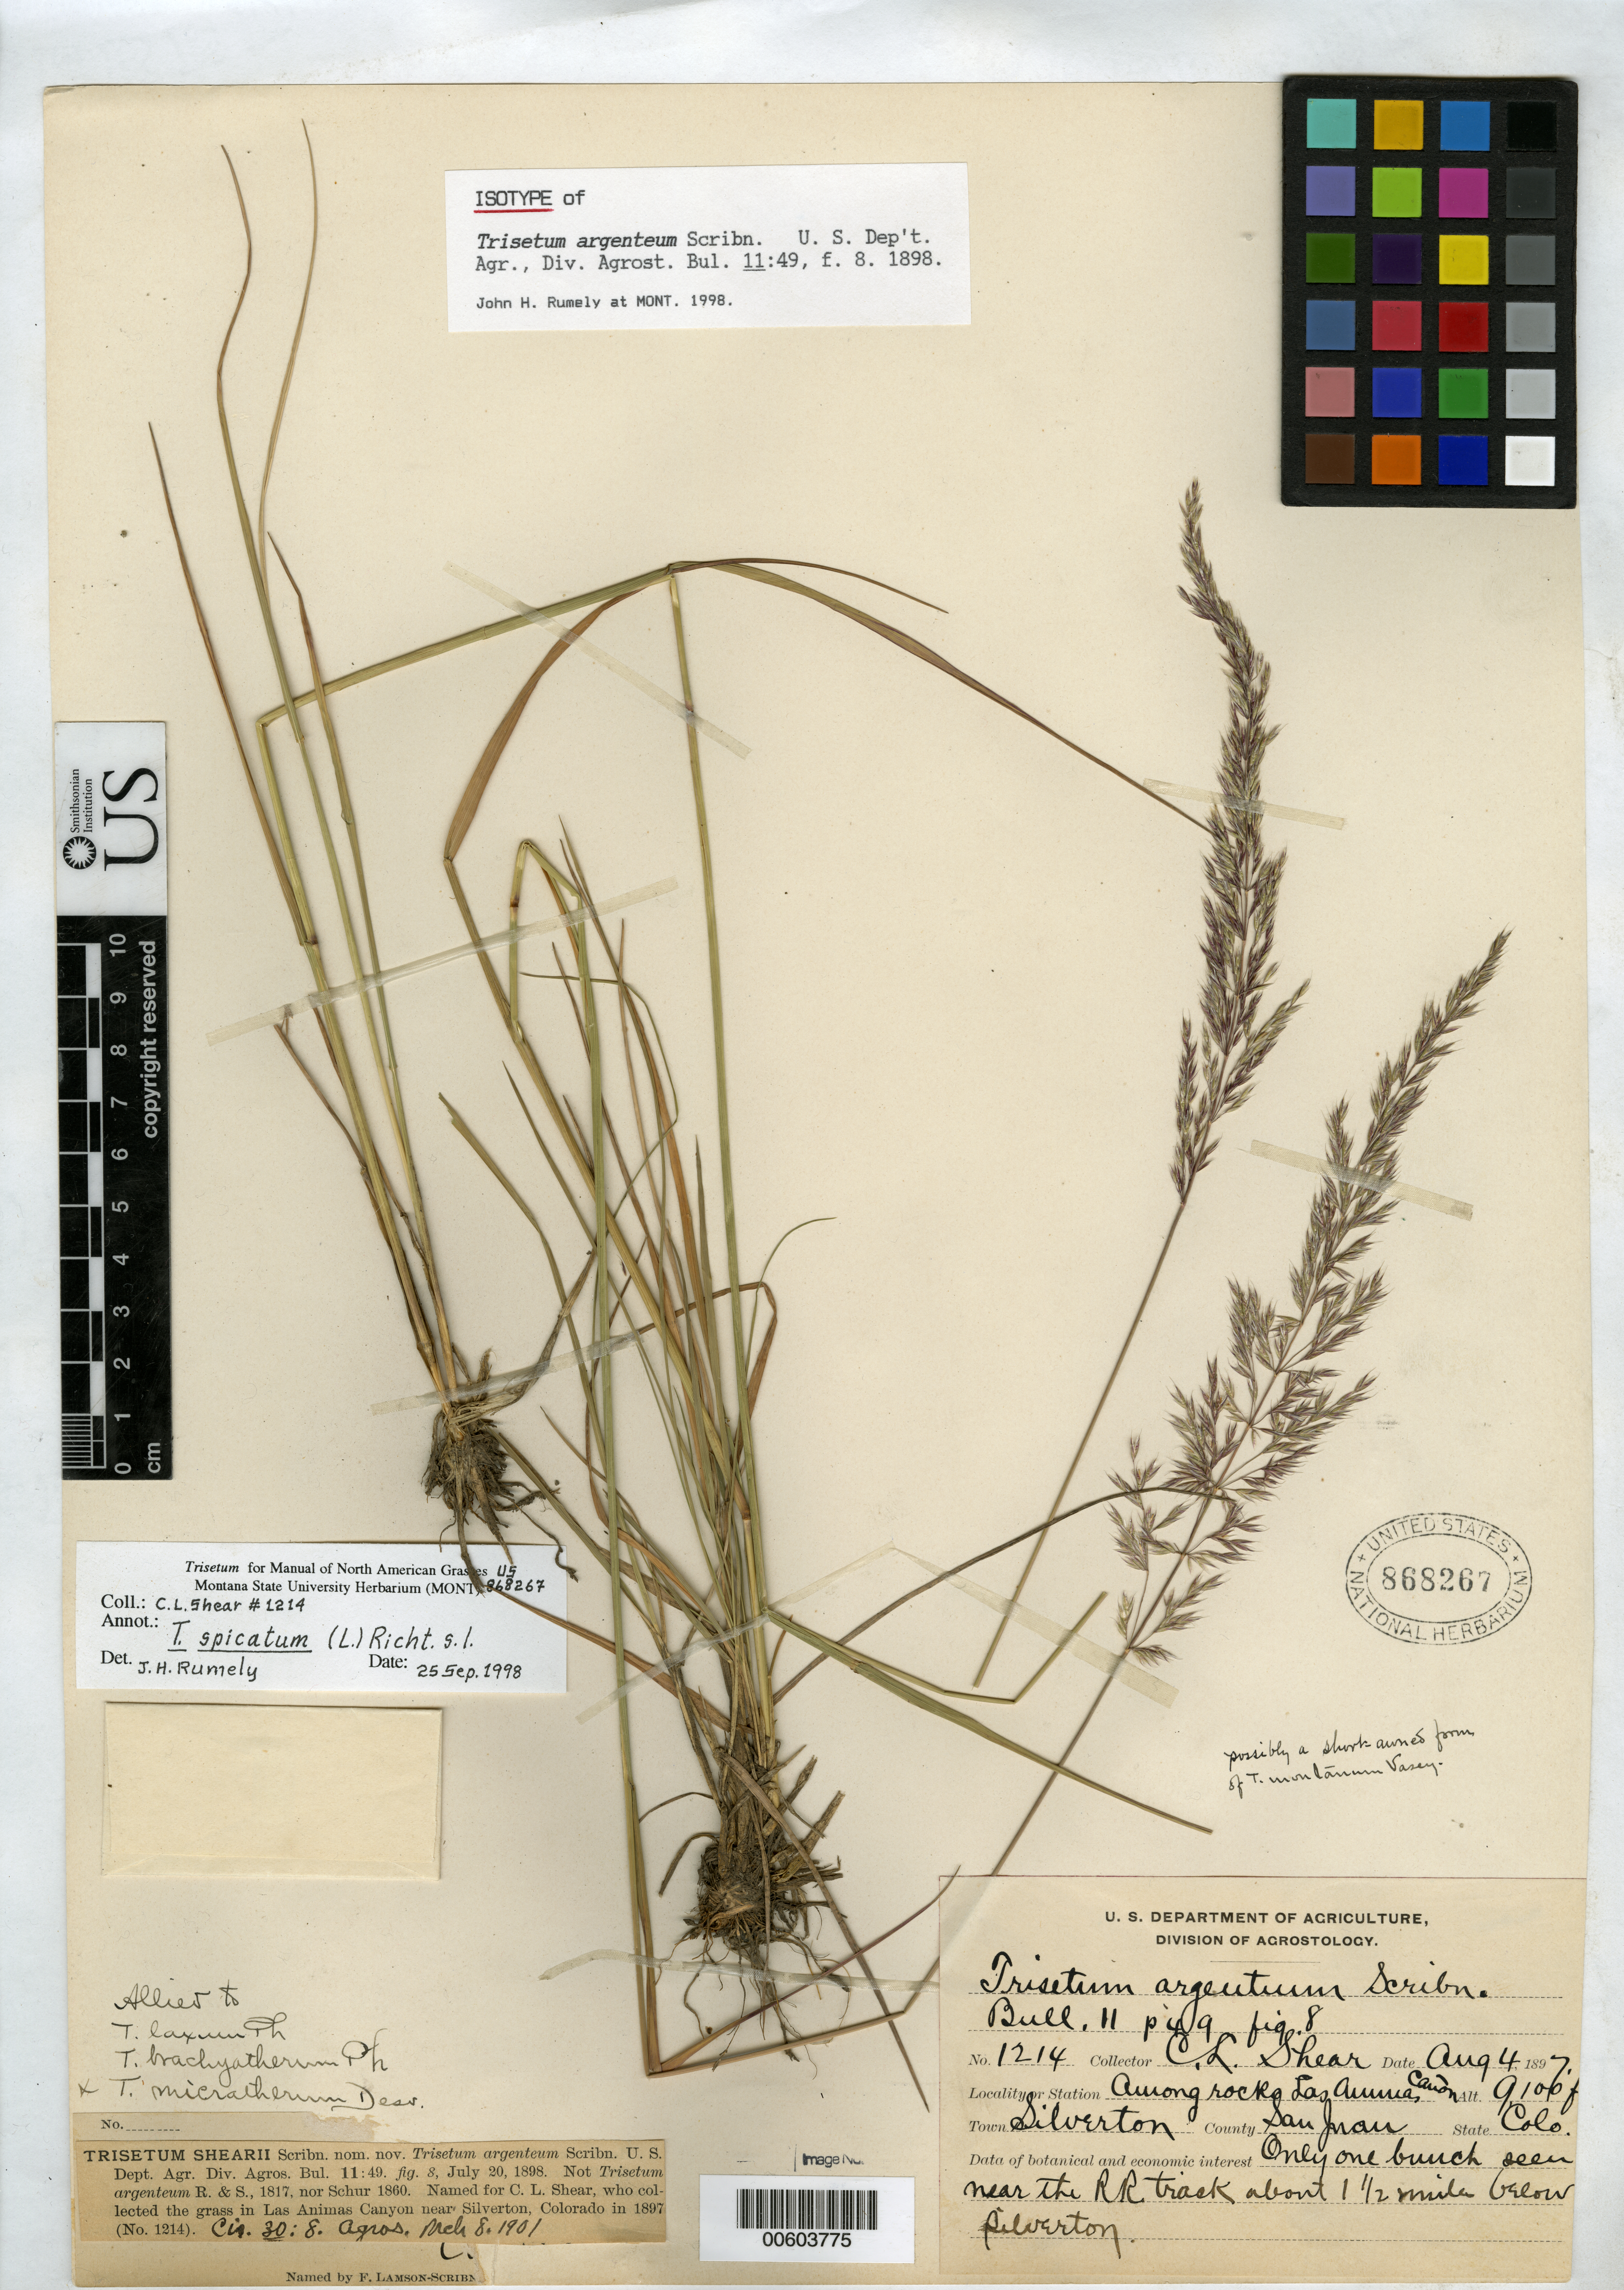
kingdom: Plantae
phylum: Tracheophyta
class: Liliopsida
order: Poales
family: Poaceae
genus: Trisetum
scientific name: Trisetum argenteum Scribn., nom. illeg.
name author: Scribn.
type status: Type Collection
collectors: C. L. Shear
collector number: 1214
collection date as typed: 04 Aug 1897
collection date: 1897-08-04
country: United States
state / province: Colorado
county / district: San Juan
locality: Silverton, Las Animas Canyon.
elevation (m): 2774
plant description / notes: Annotated as "isotype" by J.H. Rumely (1998), cited as "isotype" by Finot et al. 2005, Sida 21(3): 1434. One of 4 duplicates at US, including 3 from the herbarium of F. Lamson-Scribner, none of which can be identified as "holotype". (Scribner annotated both 747298 & 747299 as "Co-type"; 747299 cited as "holotype" by Finot et al.)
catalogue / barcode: US 868267